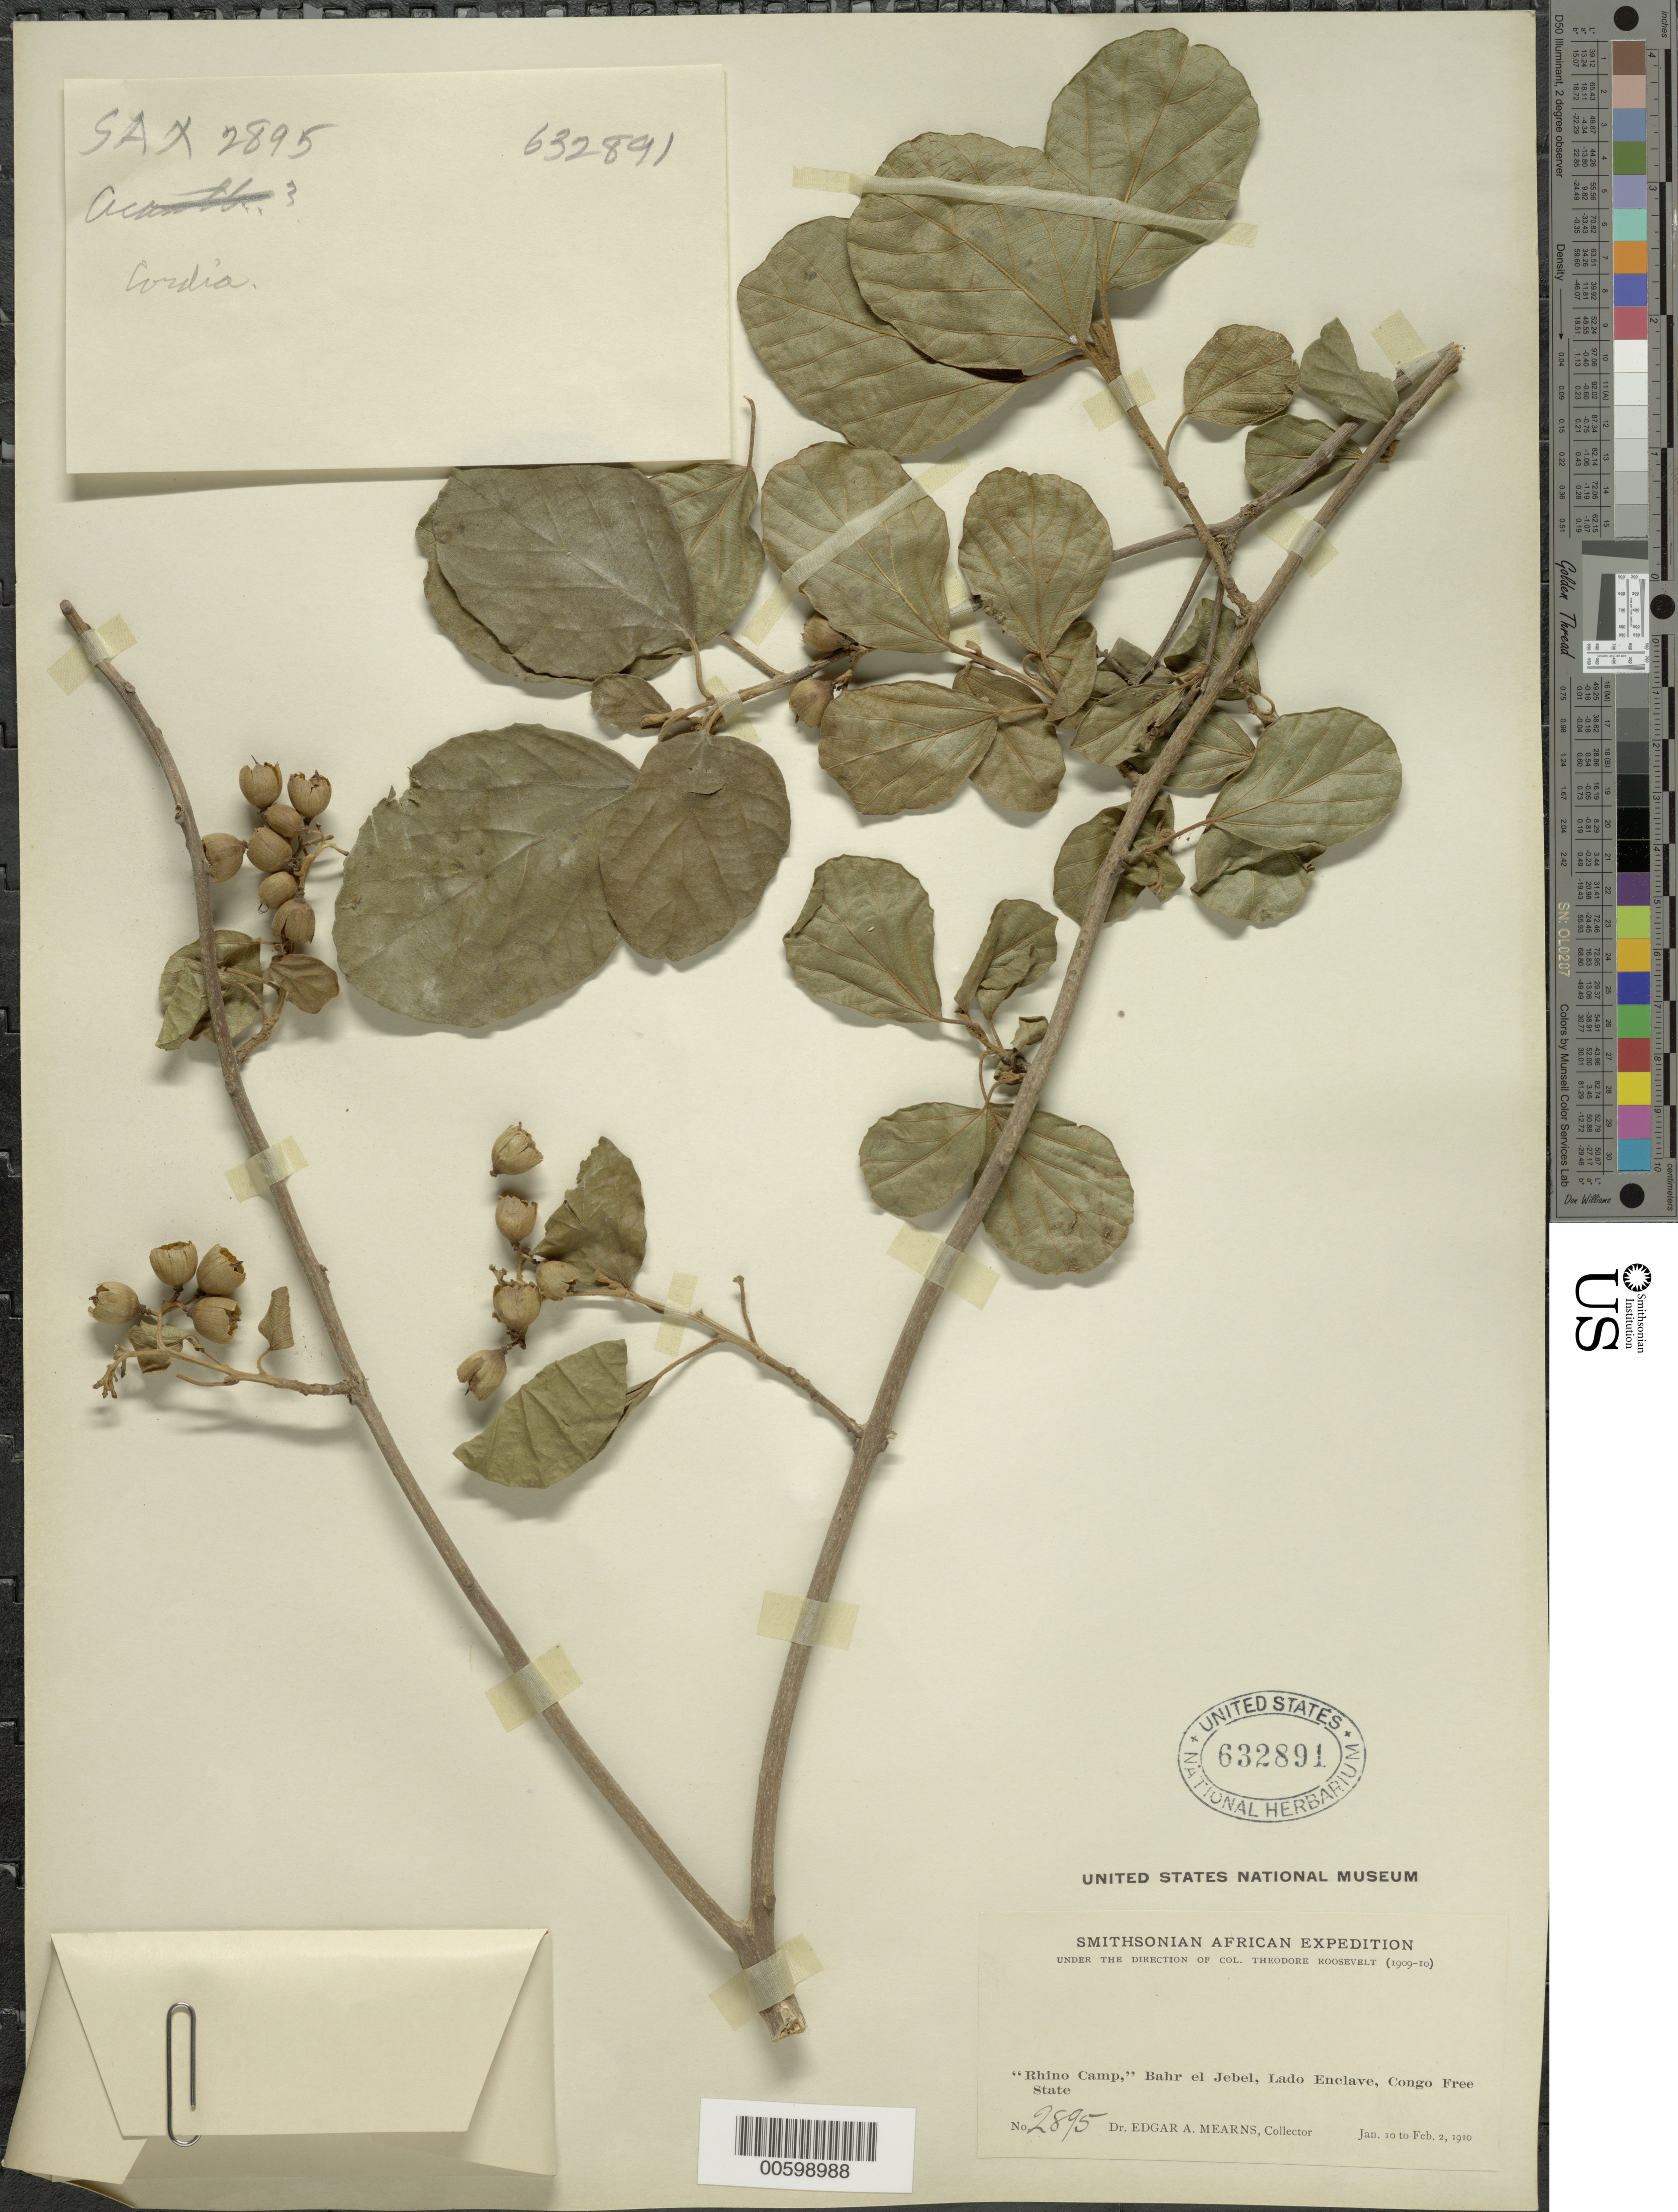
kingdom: Plantae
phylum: Tracheophyta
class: Magnoliopsida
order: Boraginales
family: Cordiaceae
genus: Cordia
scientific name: Cordia naidophila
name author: I.M. Johnst.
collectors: E. A. Mearns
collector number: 2895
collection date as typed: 10 Jan 1910 to 02 Feb 1910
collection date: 1910-01-10/1910-02-02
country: South Sudan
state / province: Central Equatoria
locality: "Rhino Camp", Bahr el Jebel, Lado Enclave, Congo Free State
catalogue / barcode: US 632891